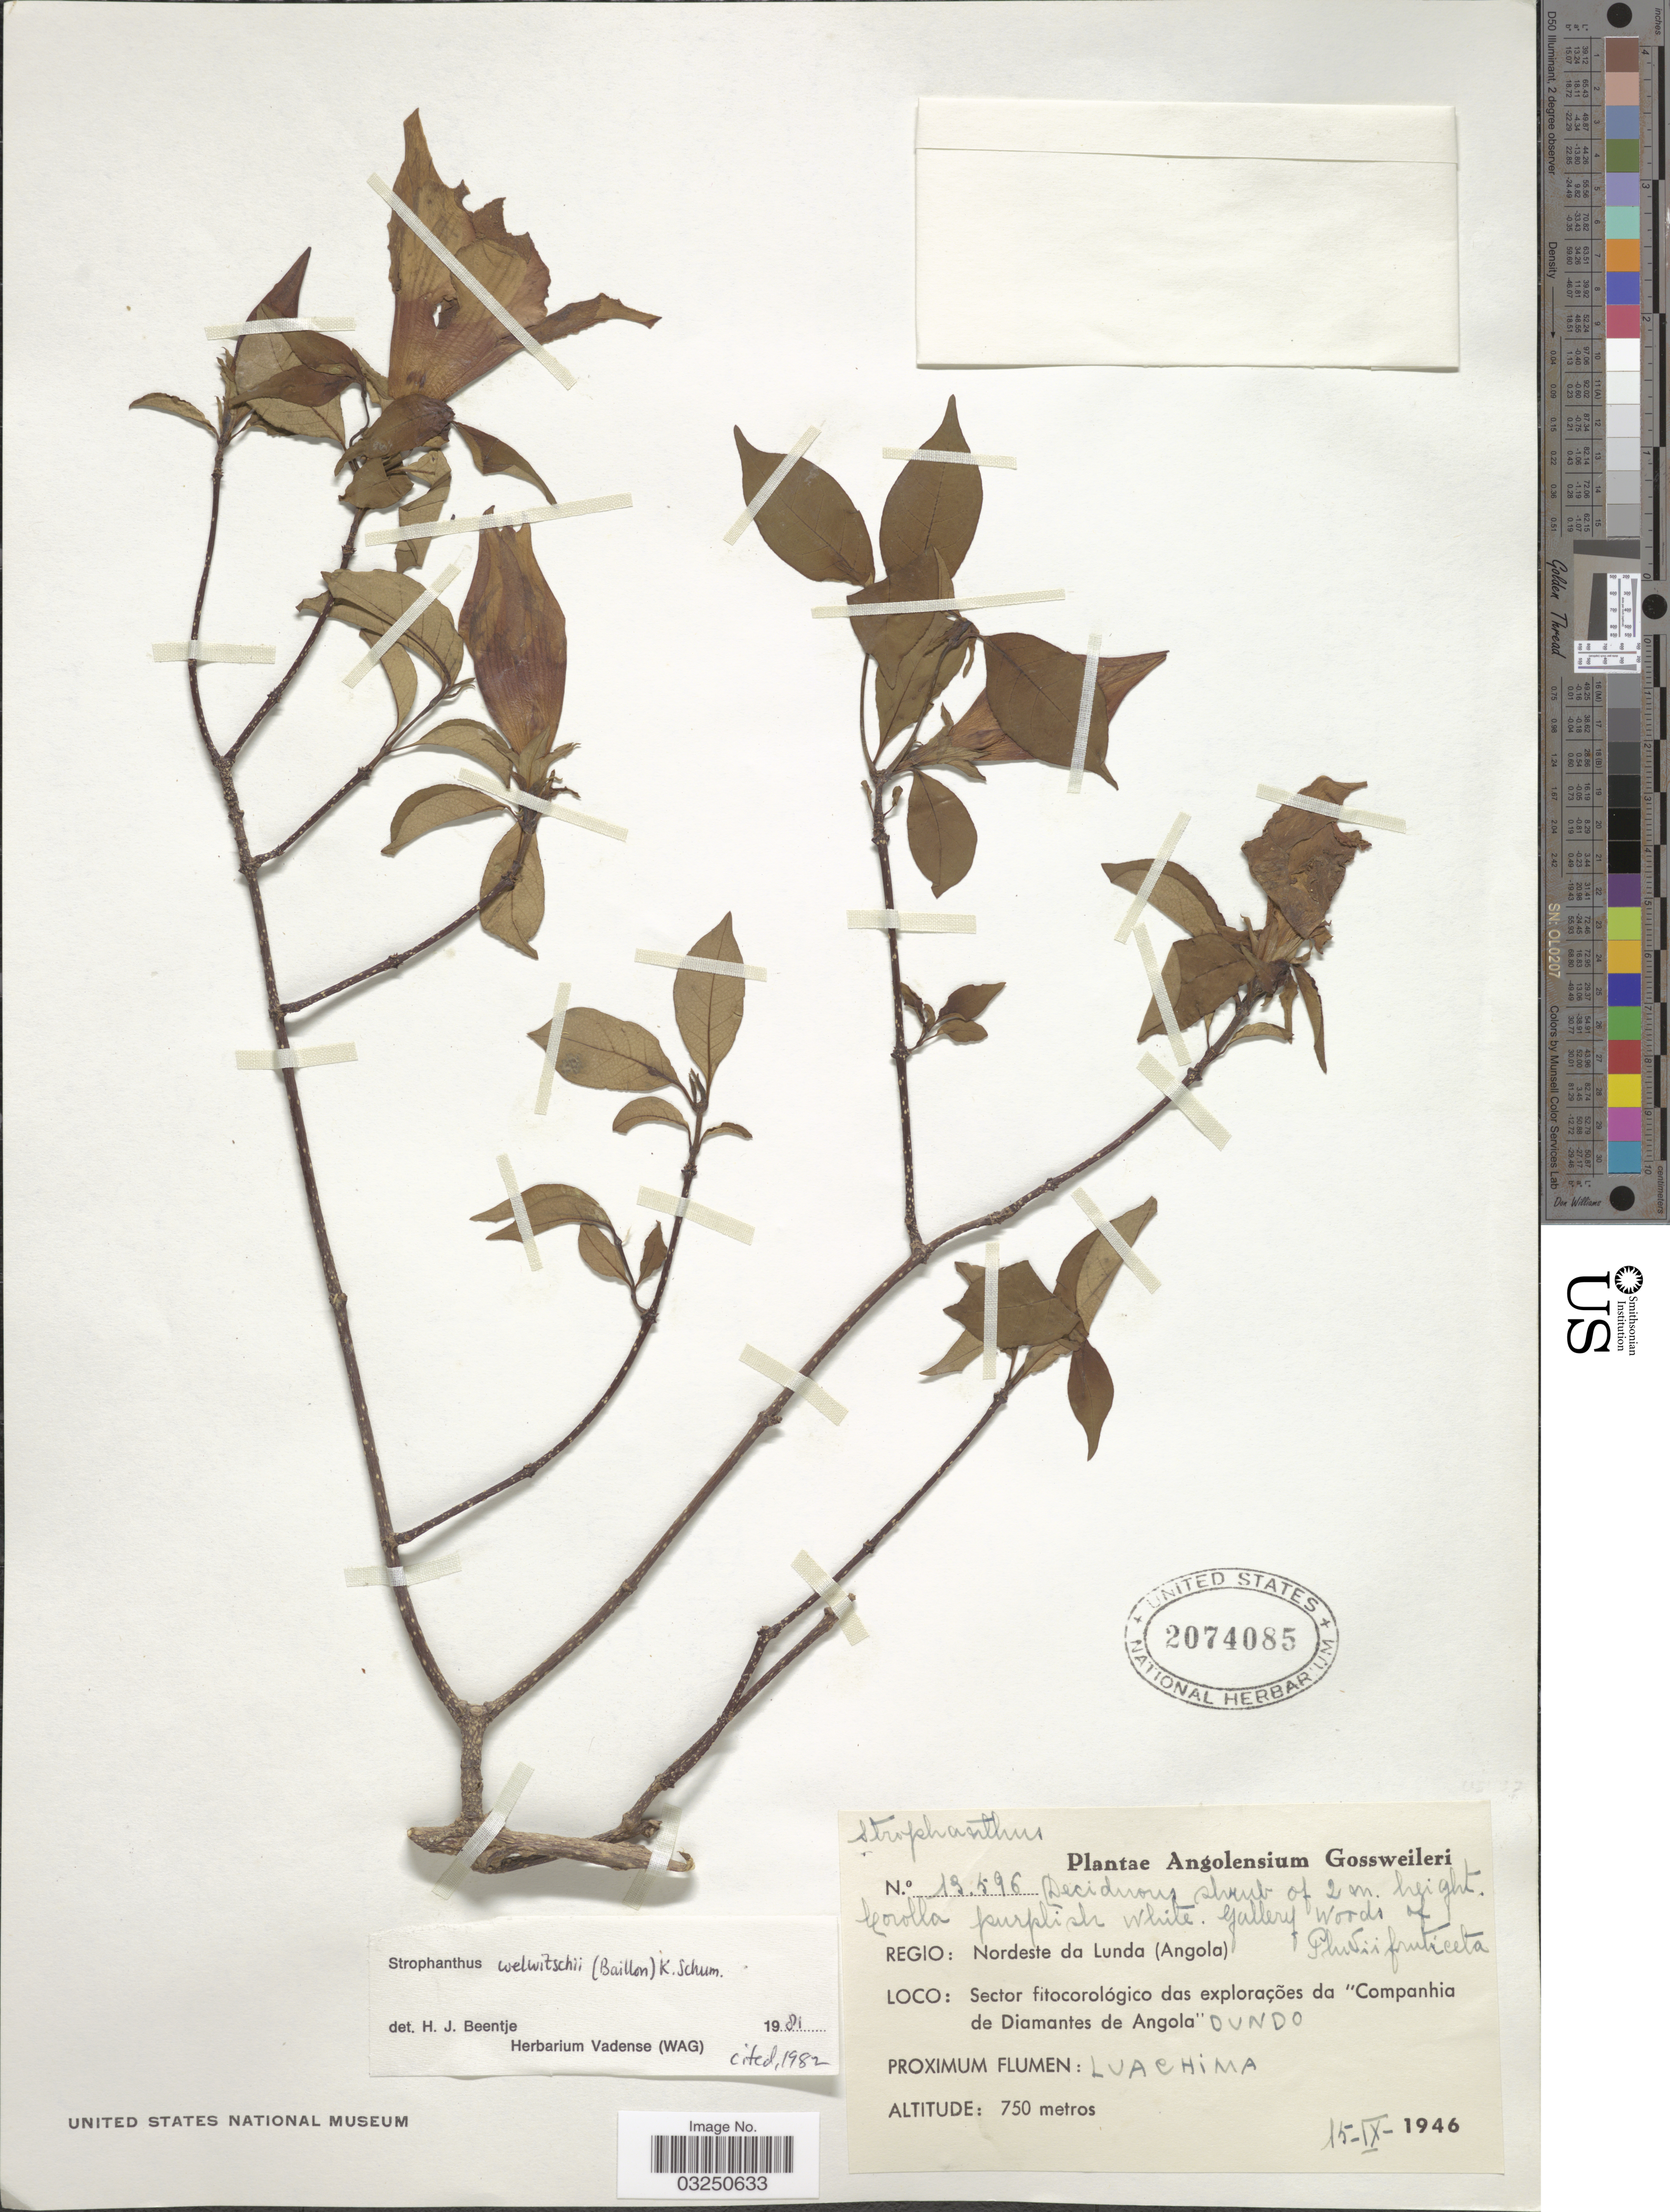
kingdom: Plantae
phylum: Tracheophyta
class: Magnoliopsida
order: Gentianales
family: Apocynaceae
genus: Strophanthus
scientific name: Strophanthus welwitschii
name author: (Baill.) K. Schum.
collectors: -. Gossweiler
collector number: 13596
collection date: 1946-09-15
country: Angola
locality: Regio: Nordeste da Lunda. Sector fitocorológico das explorações da "Companhia de Diamantes de Angola". Dundo.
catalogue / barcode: US 2074085